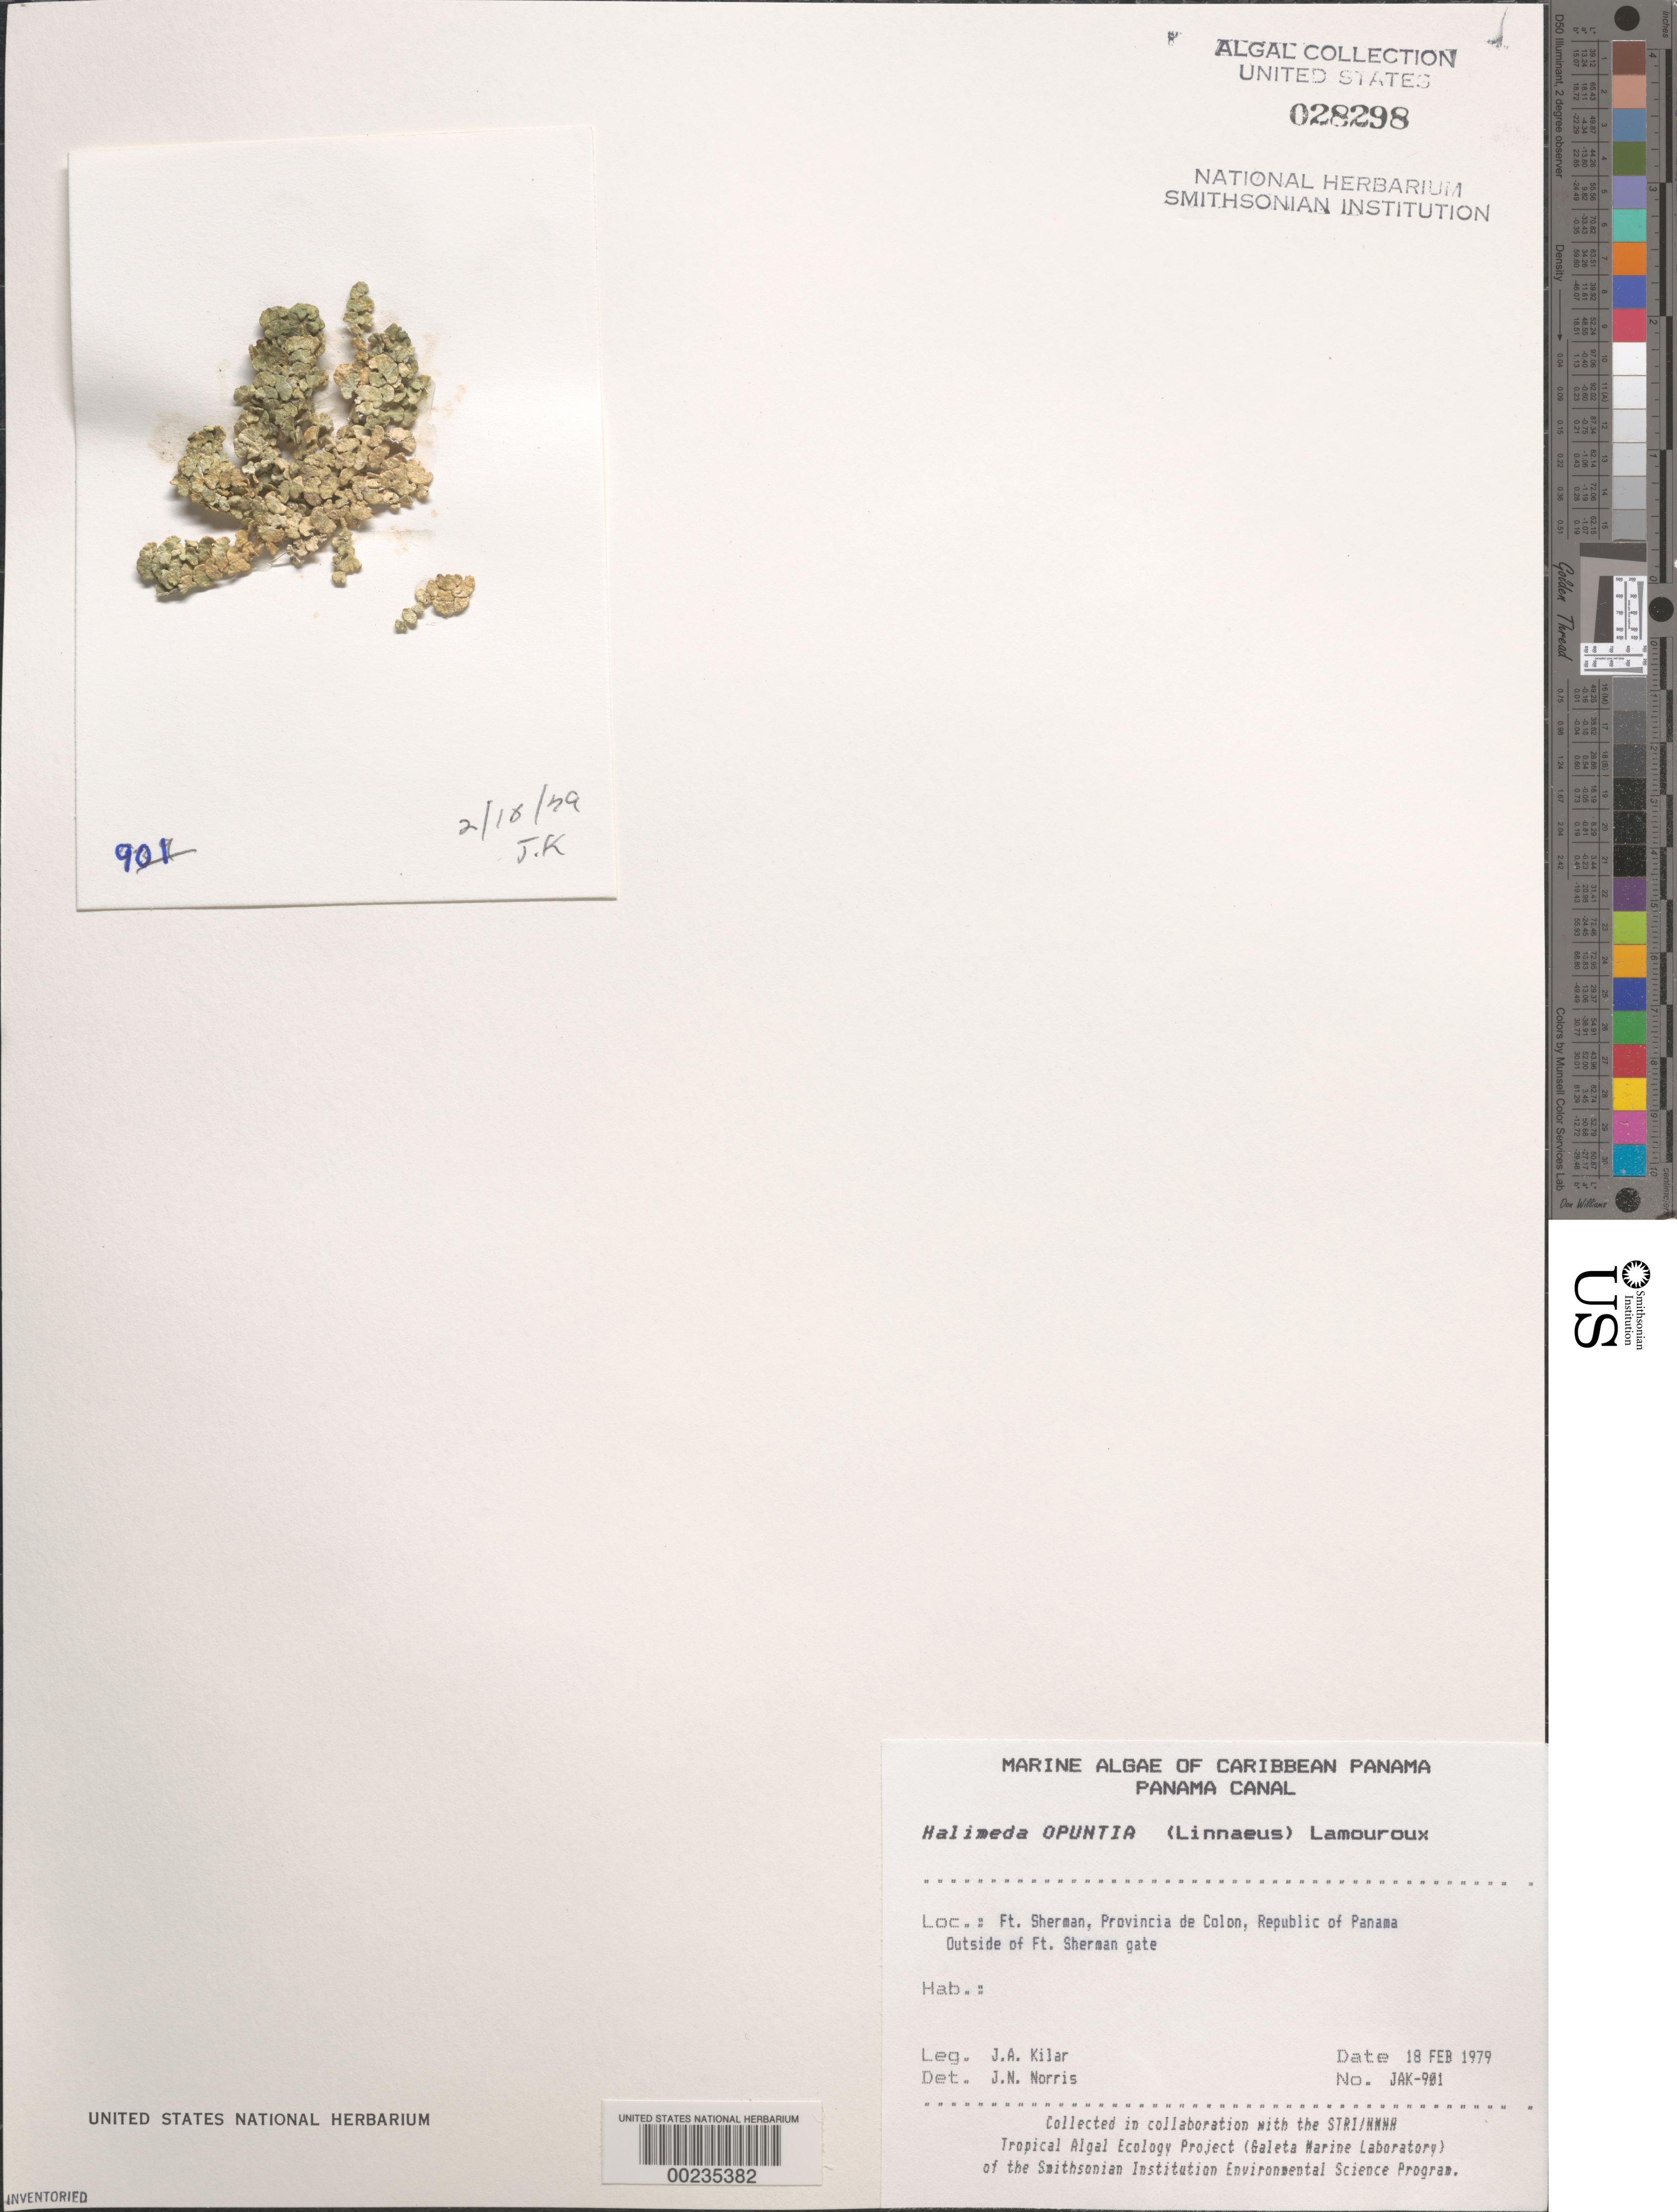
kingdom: Plantae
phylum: Chlorophyta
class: Ulvophyceae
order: Bryopsidales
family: Halimedaceae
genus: Halimeda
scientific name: Halimeda opuntia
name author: (L.) J.V.Lamouroux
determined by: Norris, James N.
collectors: J. A. Kilar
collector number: JAK-901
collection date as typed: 18 Feb 1979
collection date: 1979-02-18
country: Panama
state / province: Colón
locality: Fort Sherman, Panama Canal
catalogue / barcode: US 28298